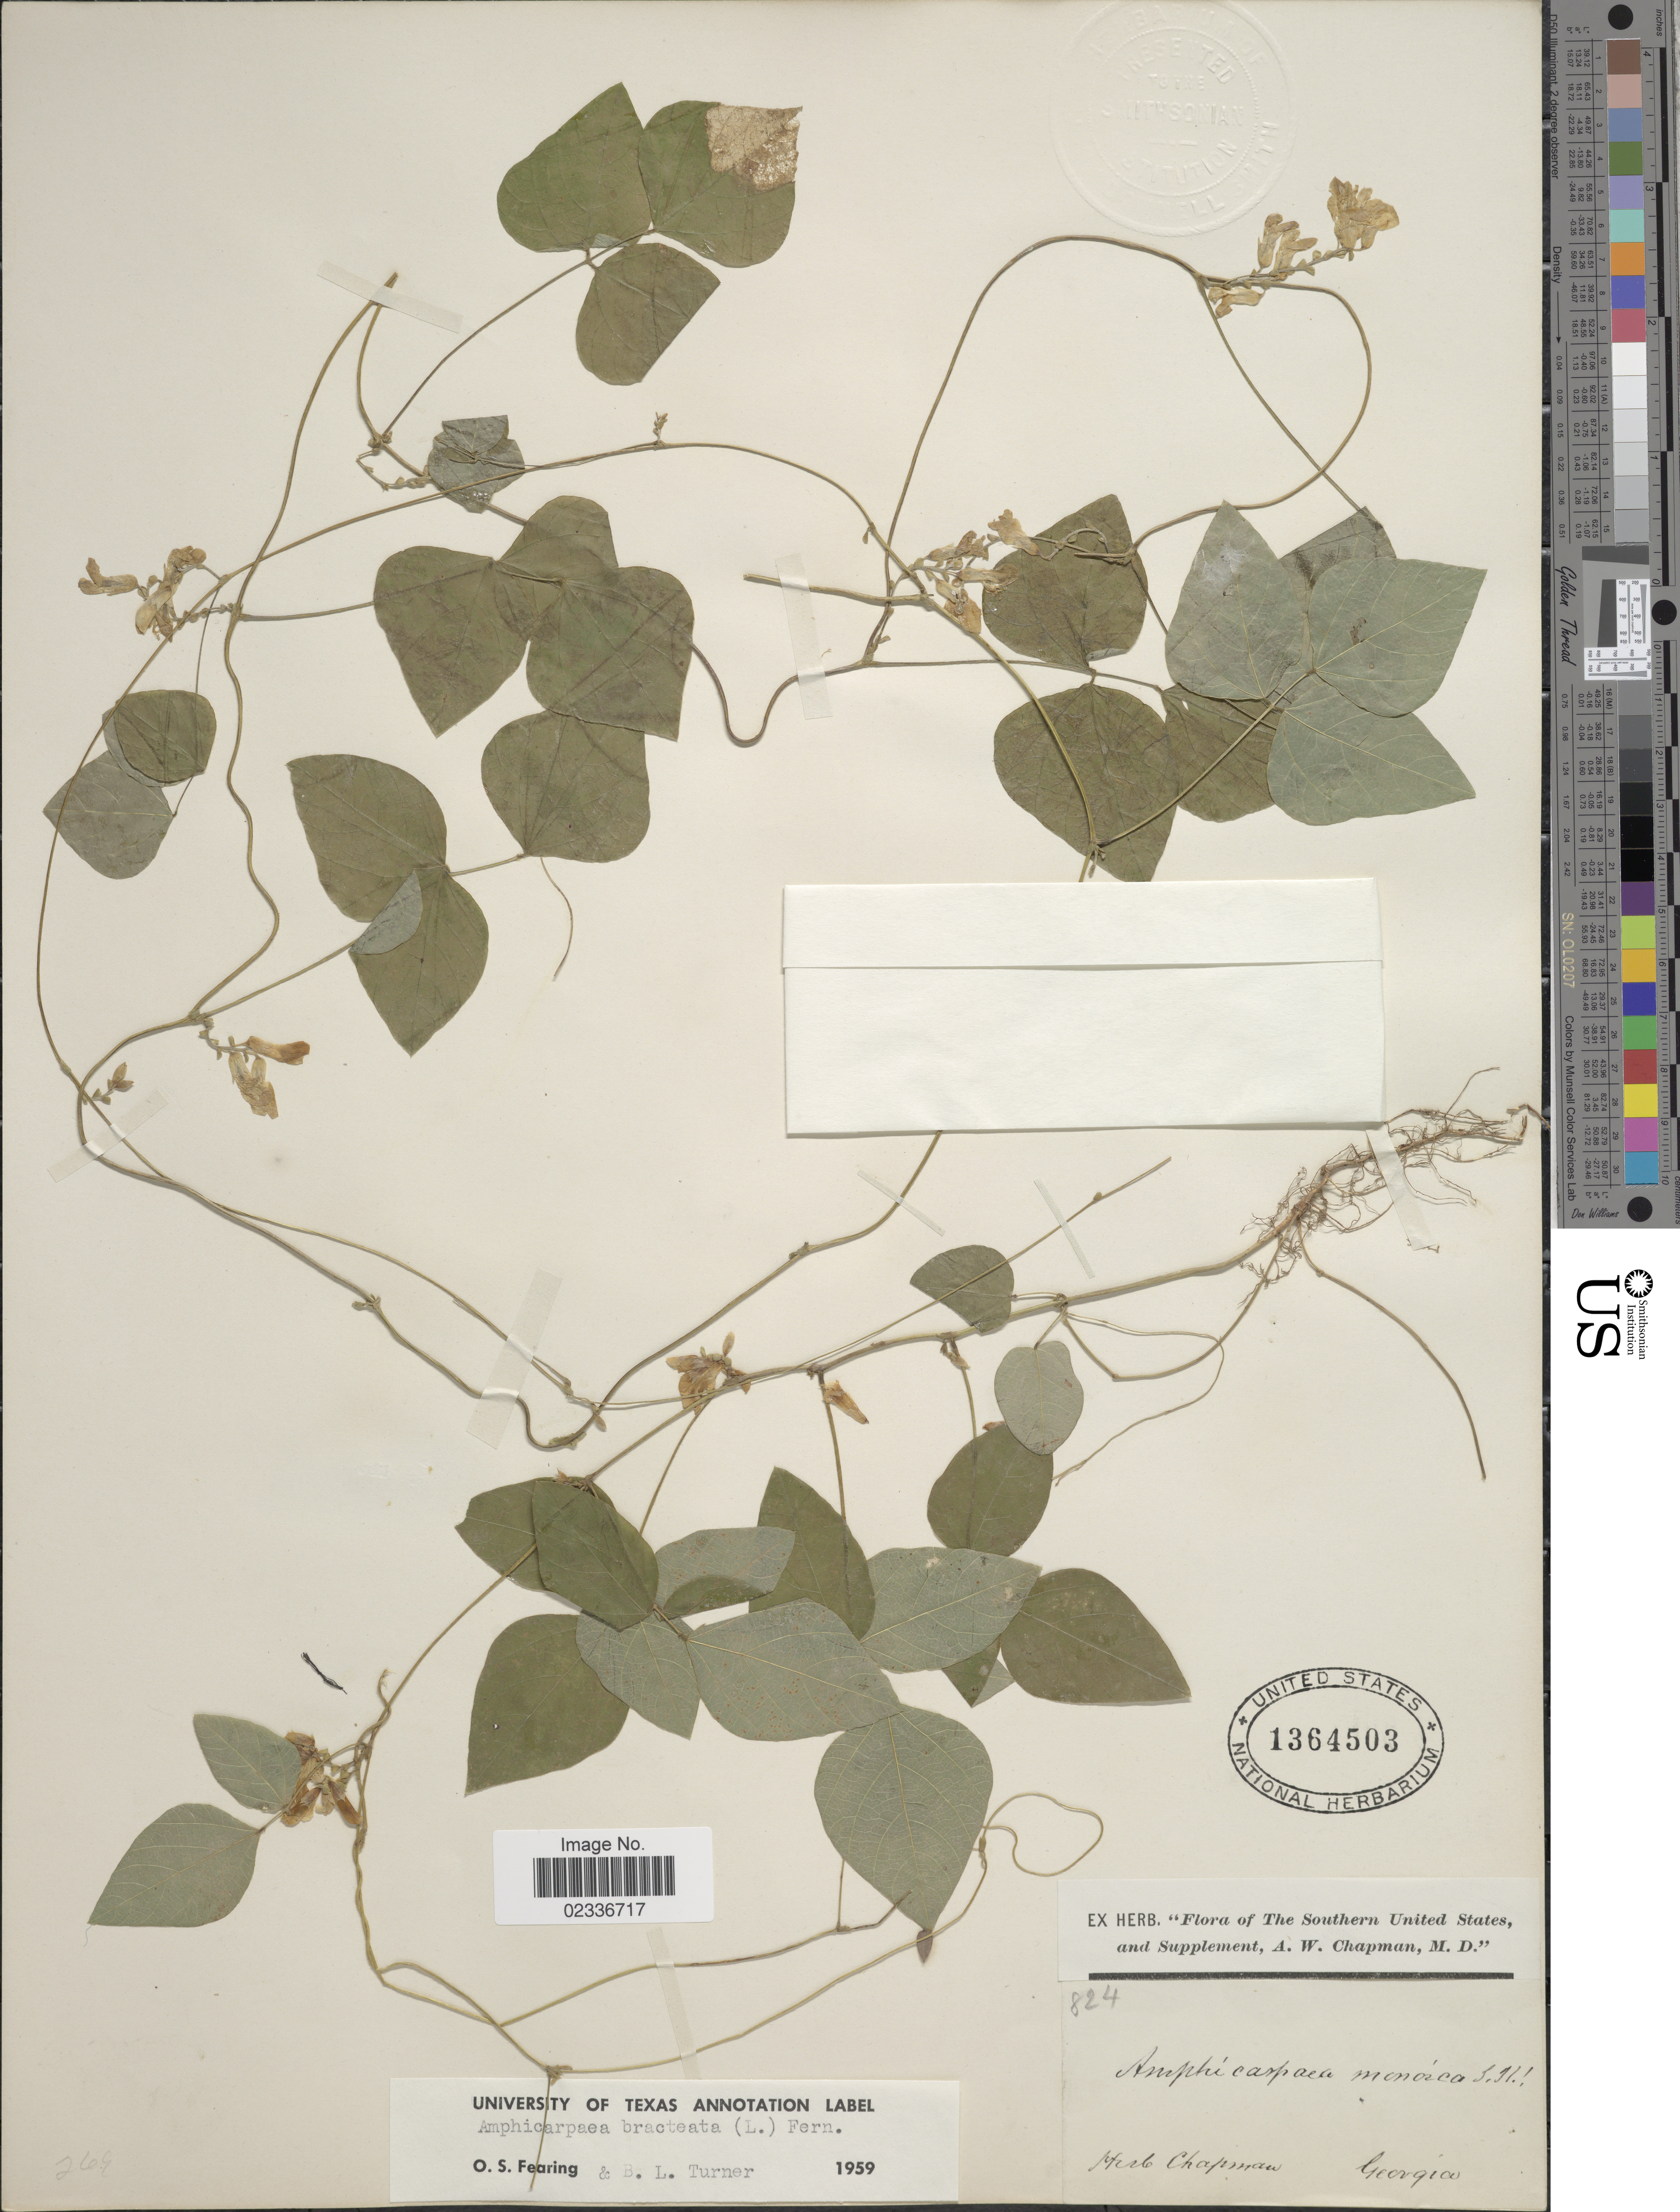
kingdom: Plantae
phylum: Tracheophyta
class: Magnoliopsida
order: Fabales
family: Fabaceae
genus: Amphicarpaea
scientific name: Amphicarpaea bracteata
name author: (L.) Fernald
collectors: ex herb. Chapman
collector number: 824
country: United States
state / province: Georgia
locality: Southern United States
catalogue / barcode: US 1364503